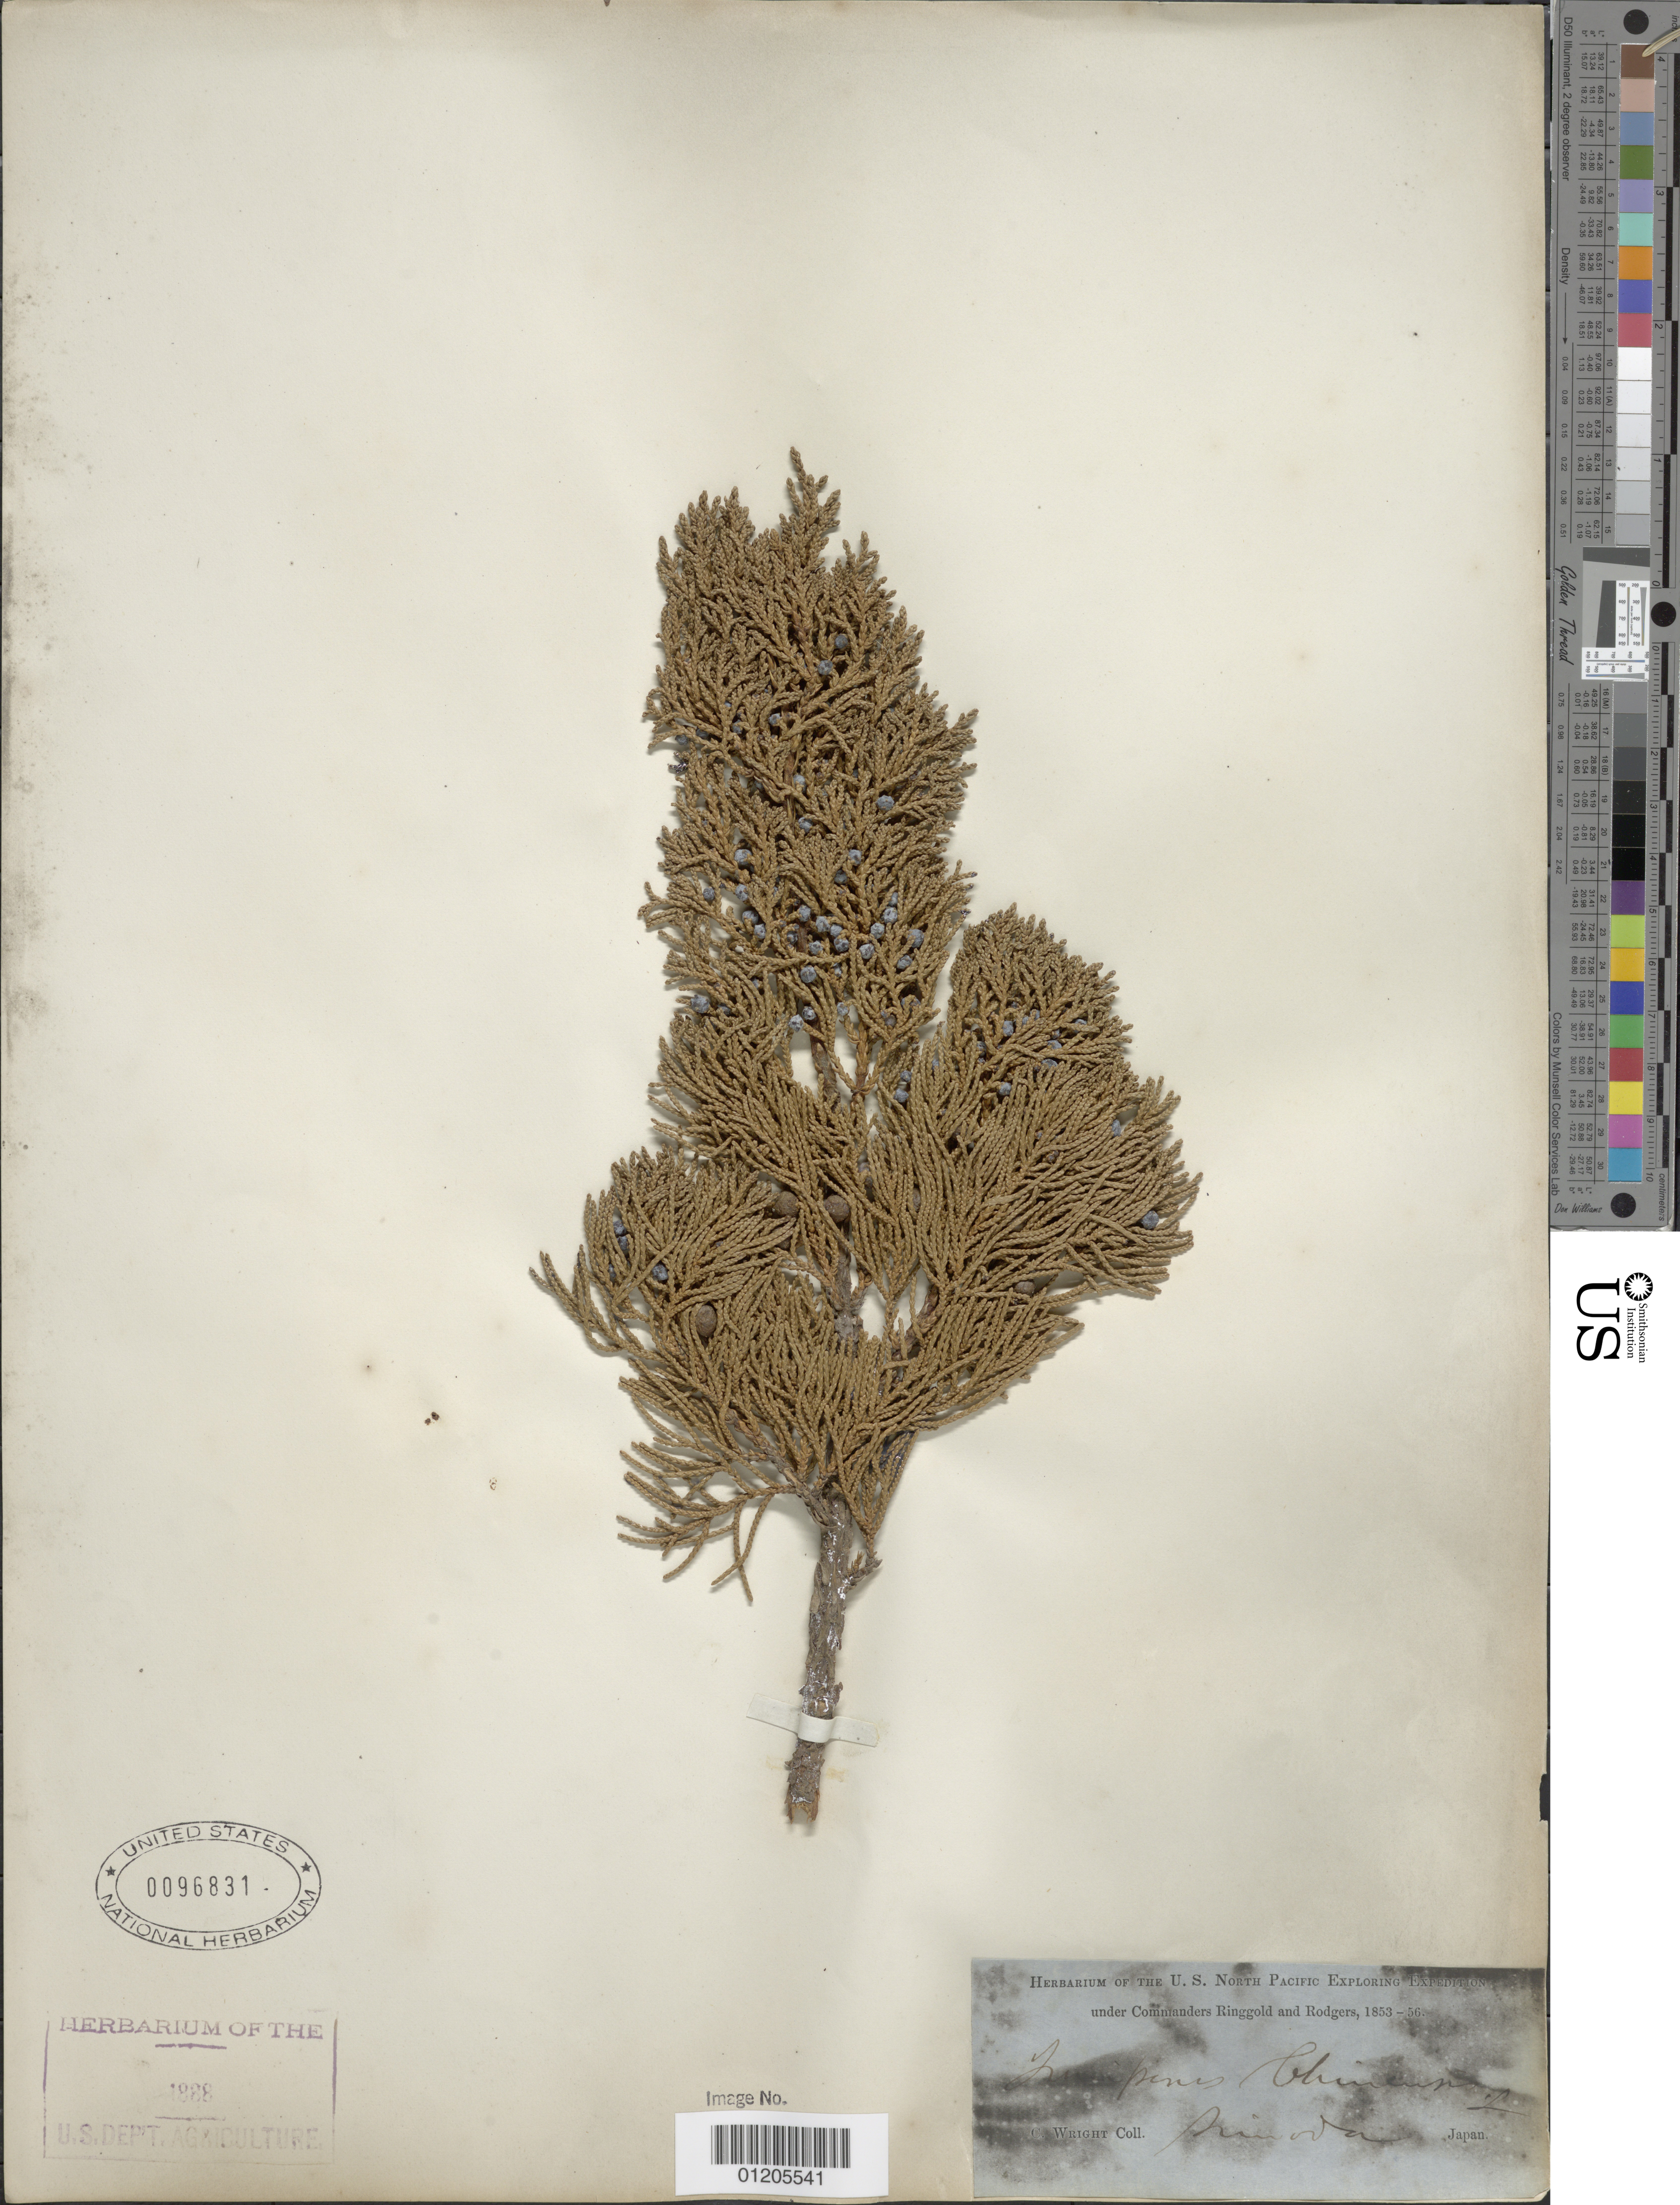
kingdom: Plantae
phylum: Tracheophyta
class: Pinopsida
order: Pinales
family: Cupressaceae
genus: Juniperus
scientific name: Juniperus chinensis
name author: L.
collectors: C. Wright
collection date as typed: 1853 to -- -- 1856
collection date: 1853/1856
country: Japan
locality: Simoda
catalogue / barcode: US 96831